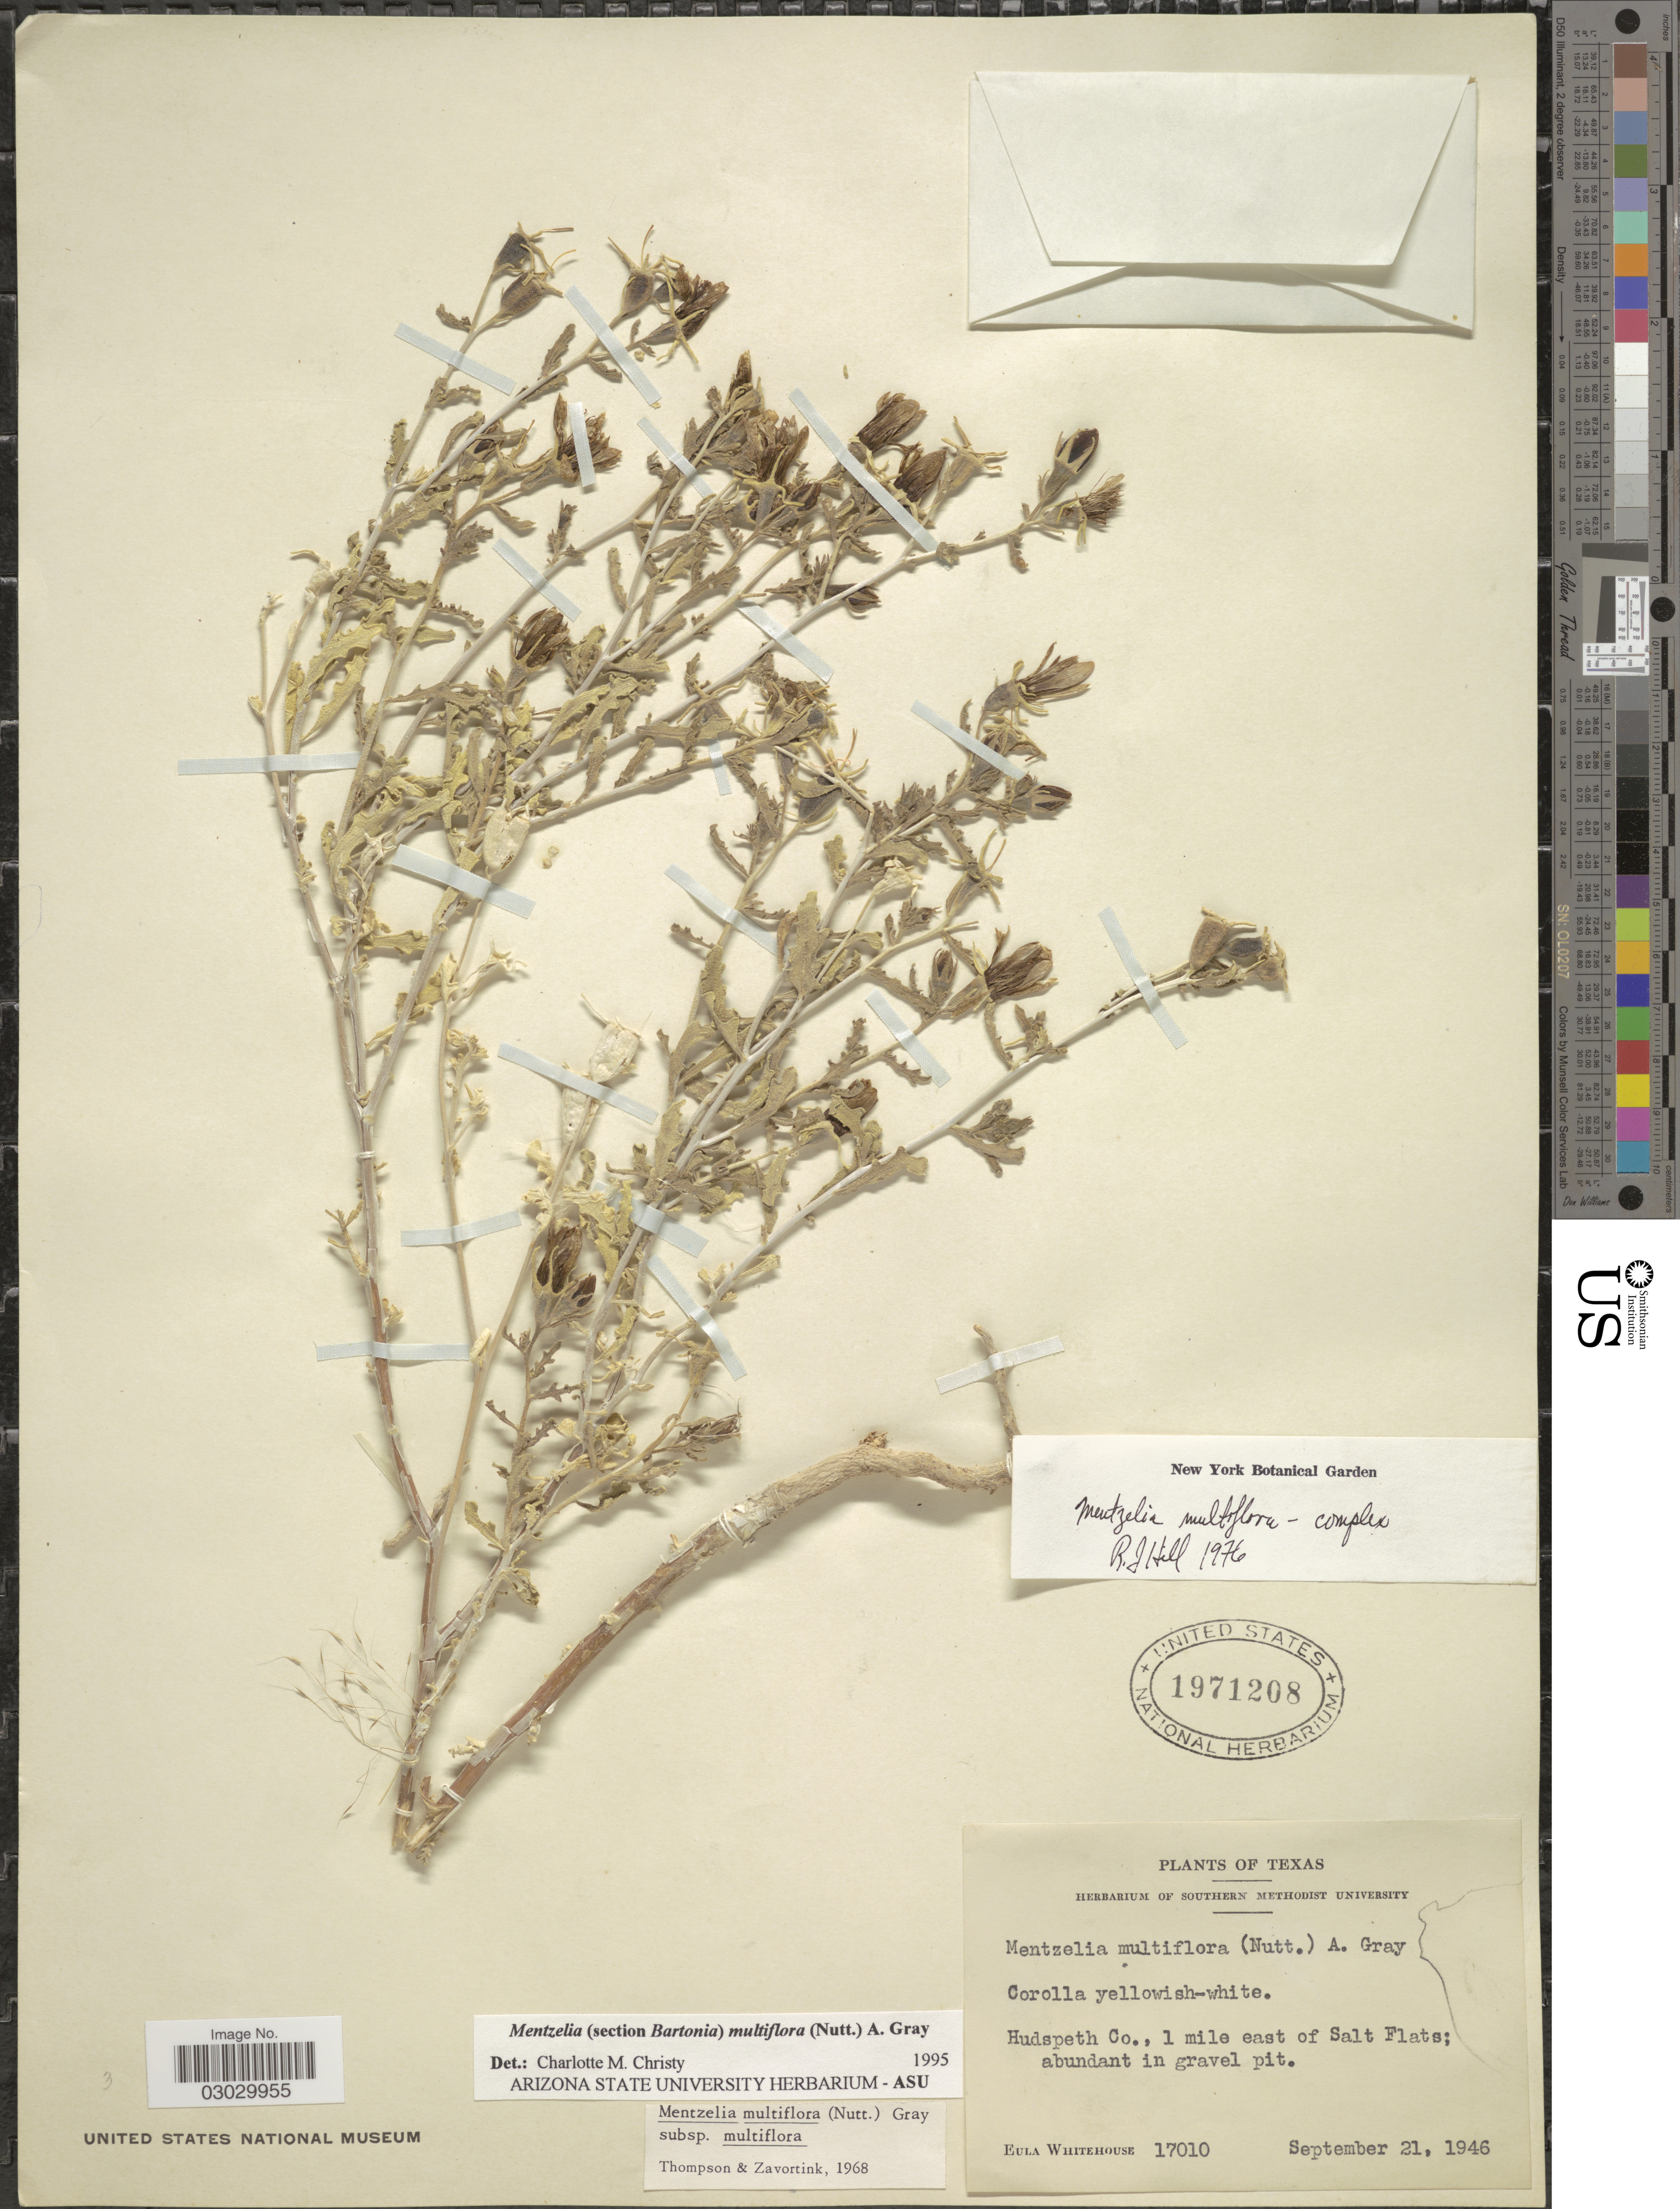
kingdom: Plantae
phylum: Tracheophyta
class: Magnoliopsida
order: Cornales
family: Loasaceae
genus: Mentzelia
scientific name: Mentzelia multiflora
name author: (Nutt.) A. Gray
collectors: E. Whitehouse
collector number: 17010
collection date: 1946-09-21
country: United States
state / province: Texas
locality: Hudspeth Co., 1 mile east of Salt Flats.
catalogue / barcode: US 1971208